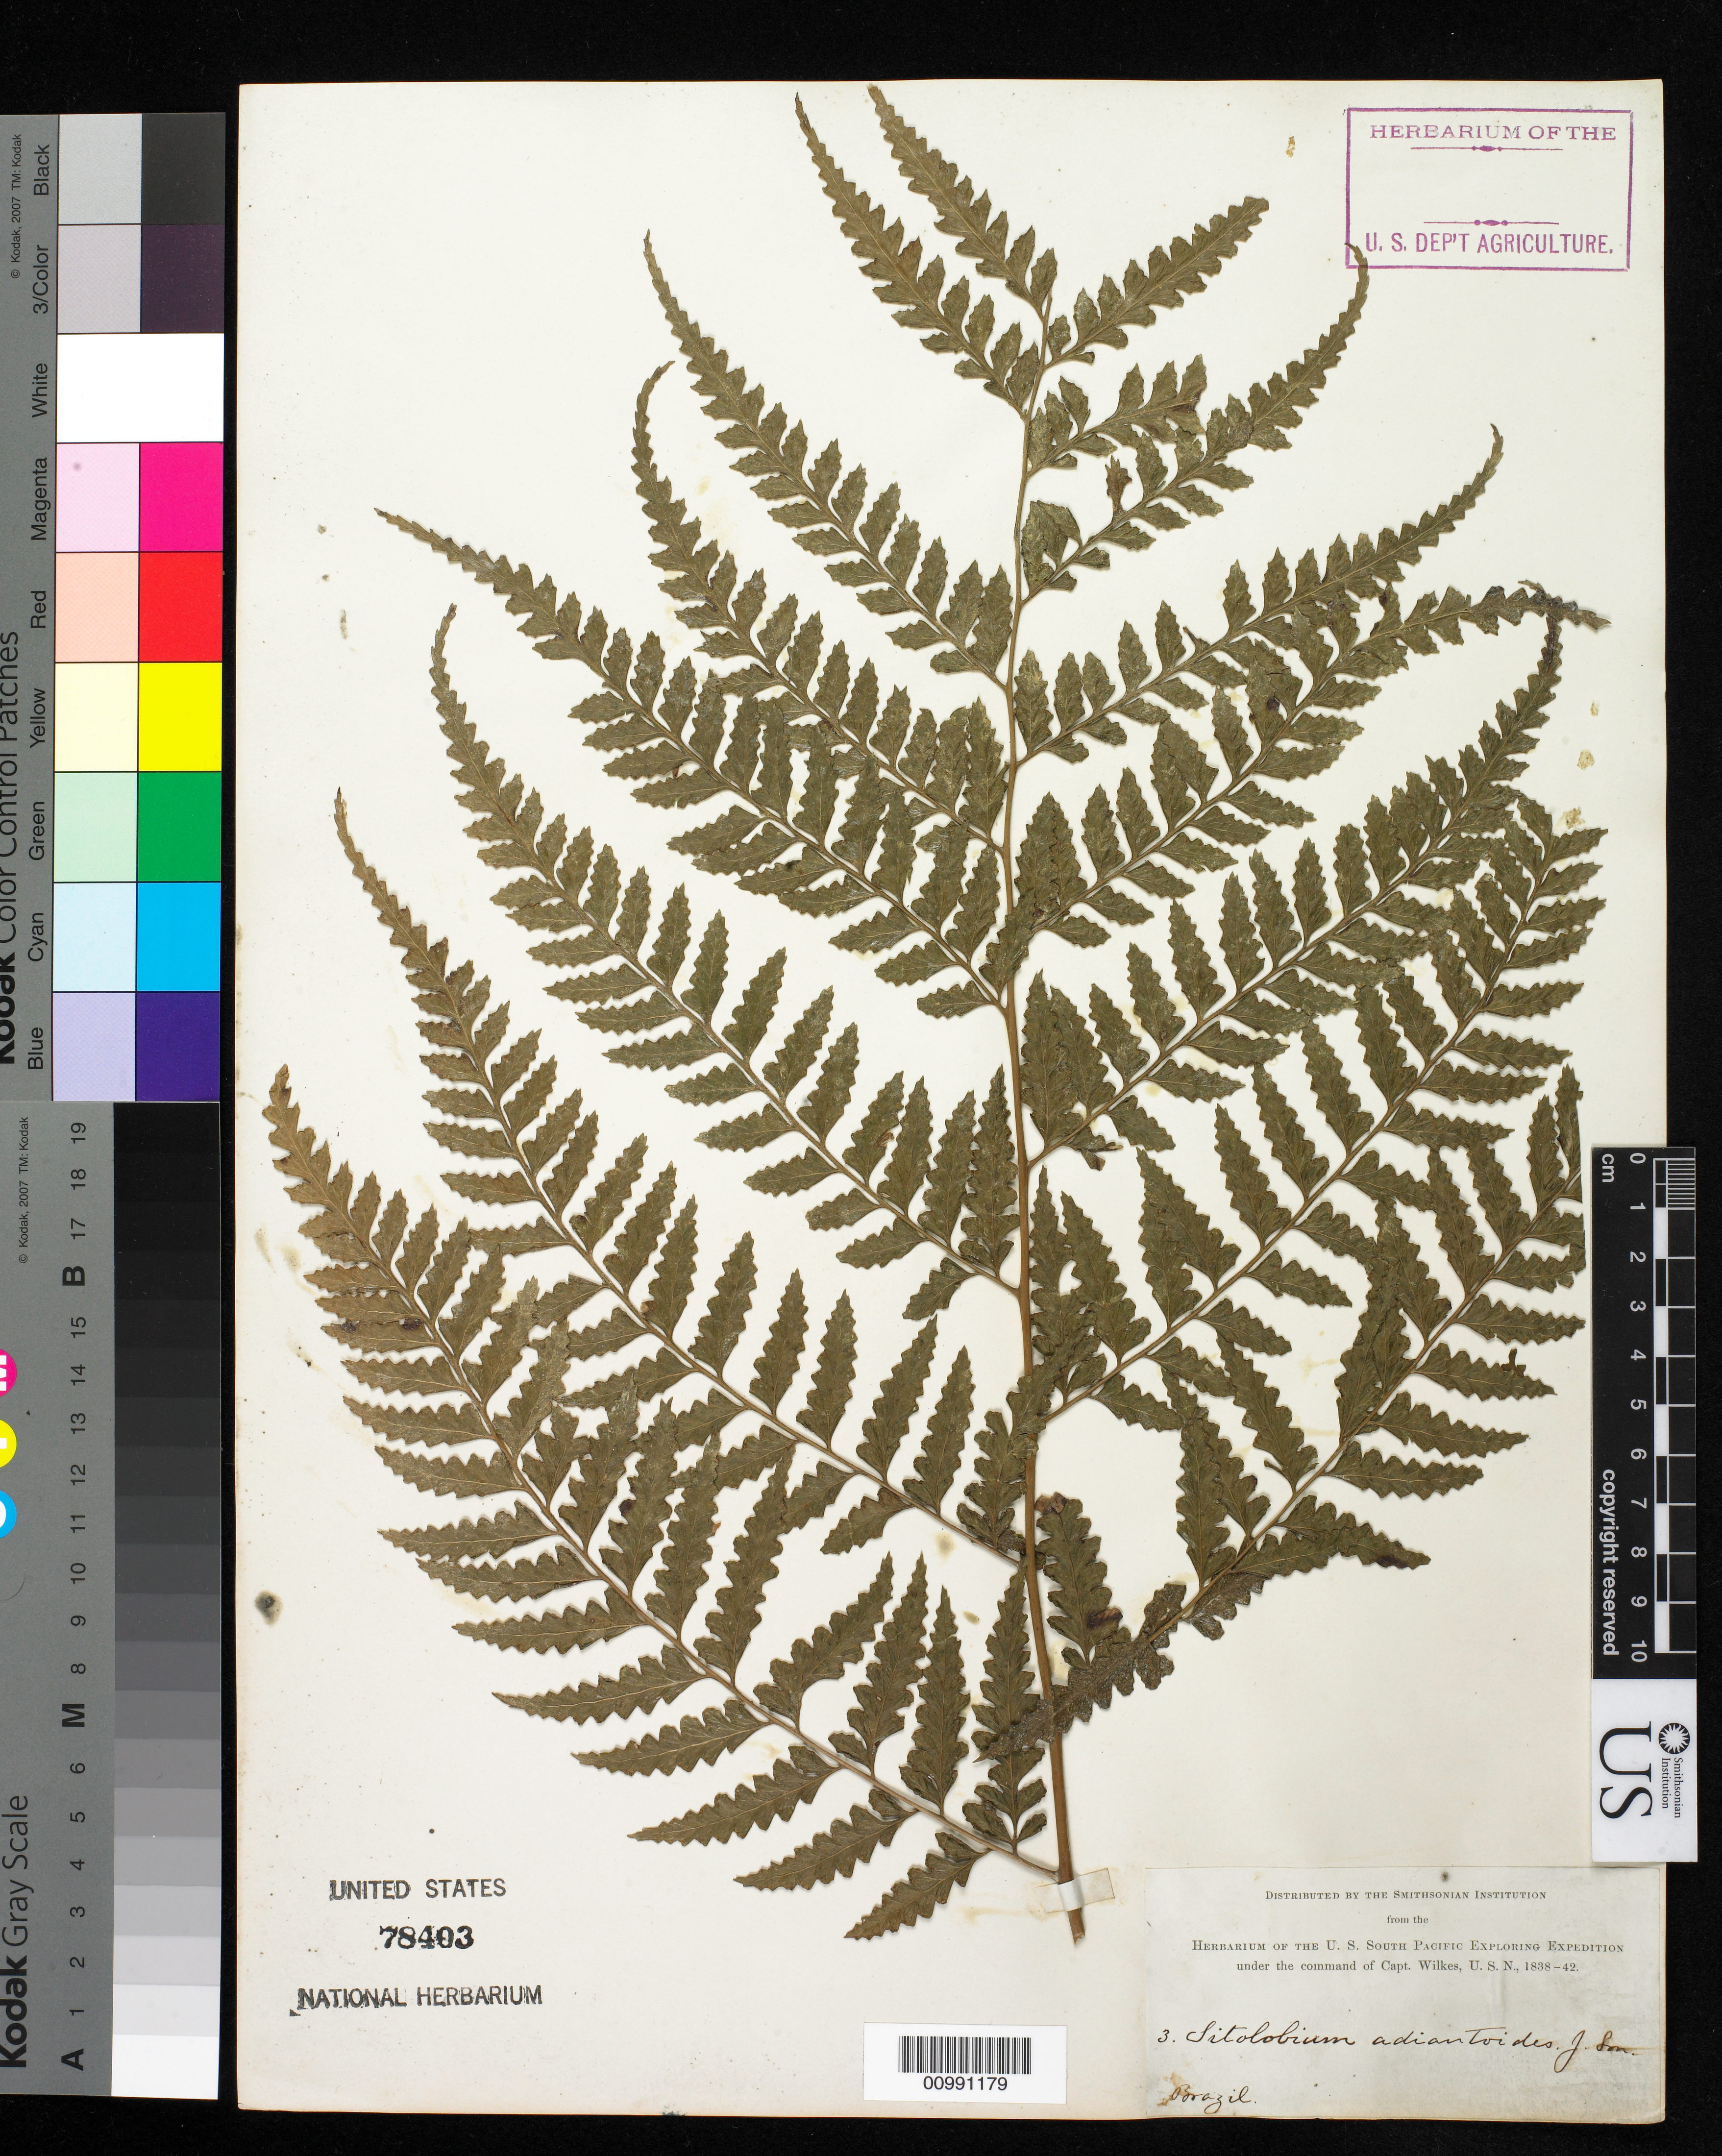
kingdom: Plantae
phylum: Tracheophyta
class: Polypodiopsida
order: Polypodiales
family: Saccolomataceae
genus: Saccoloma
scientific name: Saccoloma inaequale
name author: (Kunze) Mett.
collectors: Wilkes Explor. Exped.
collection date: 1838/1842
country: Brazil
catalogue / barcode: US 78403